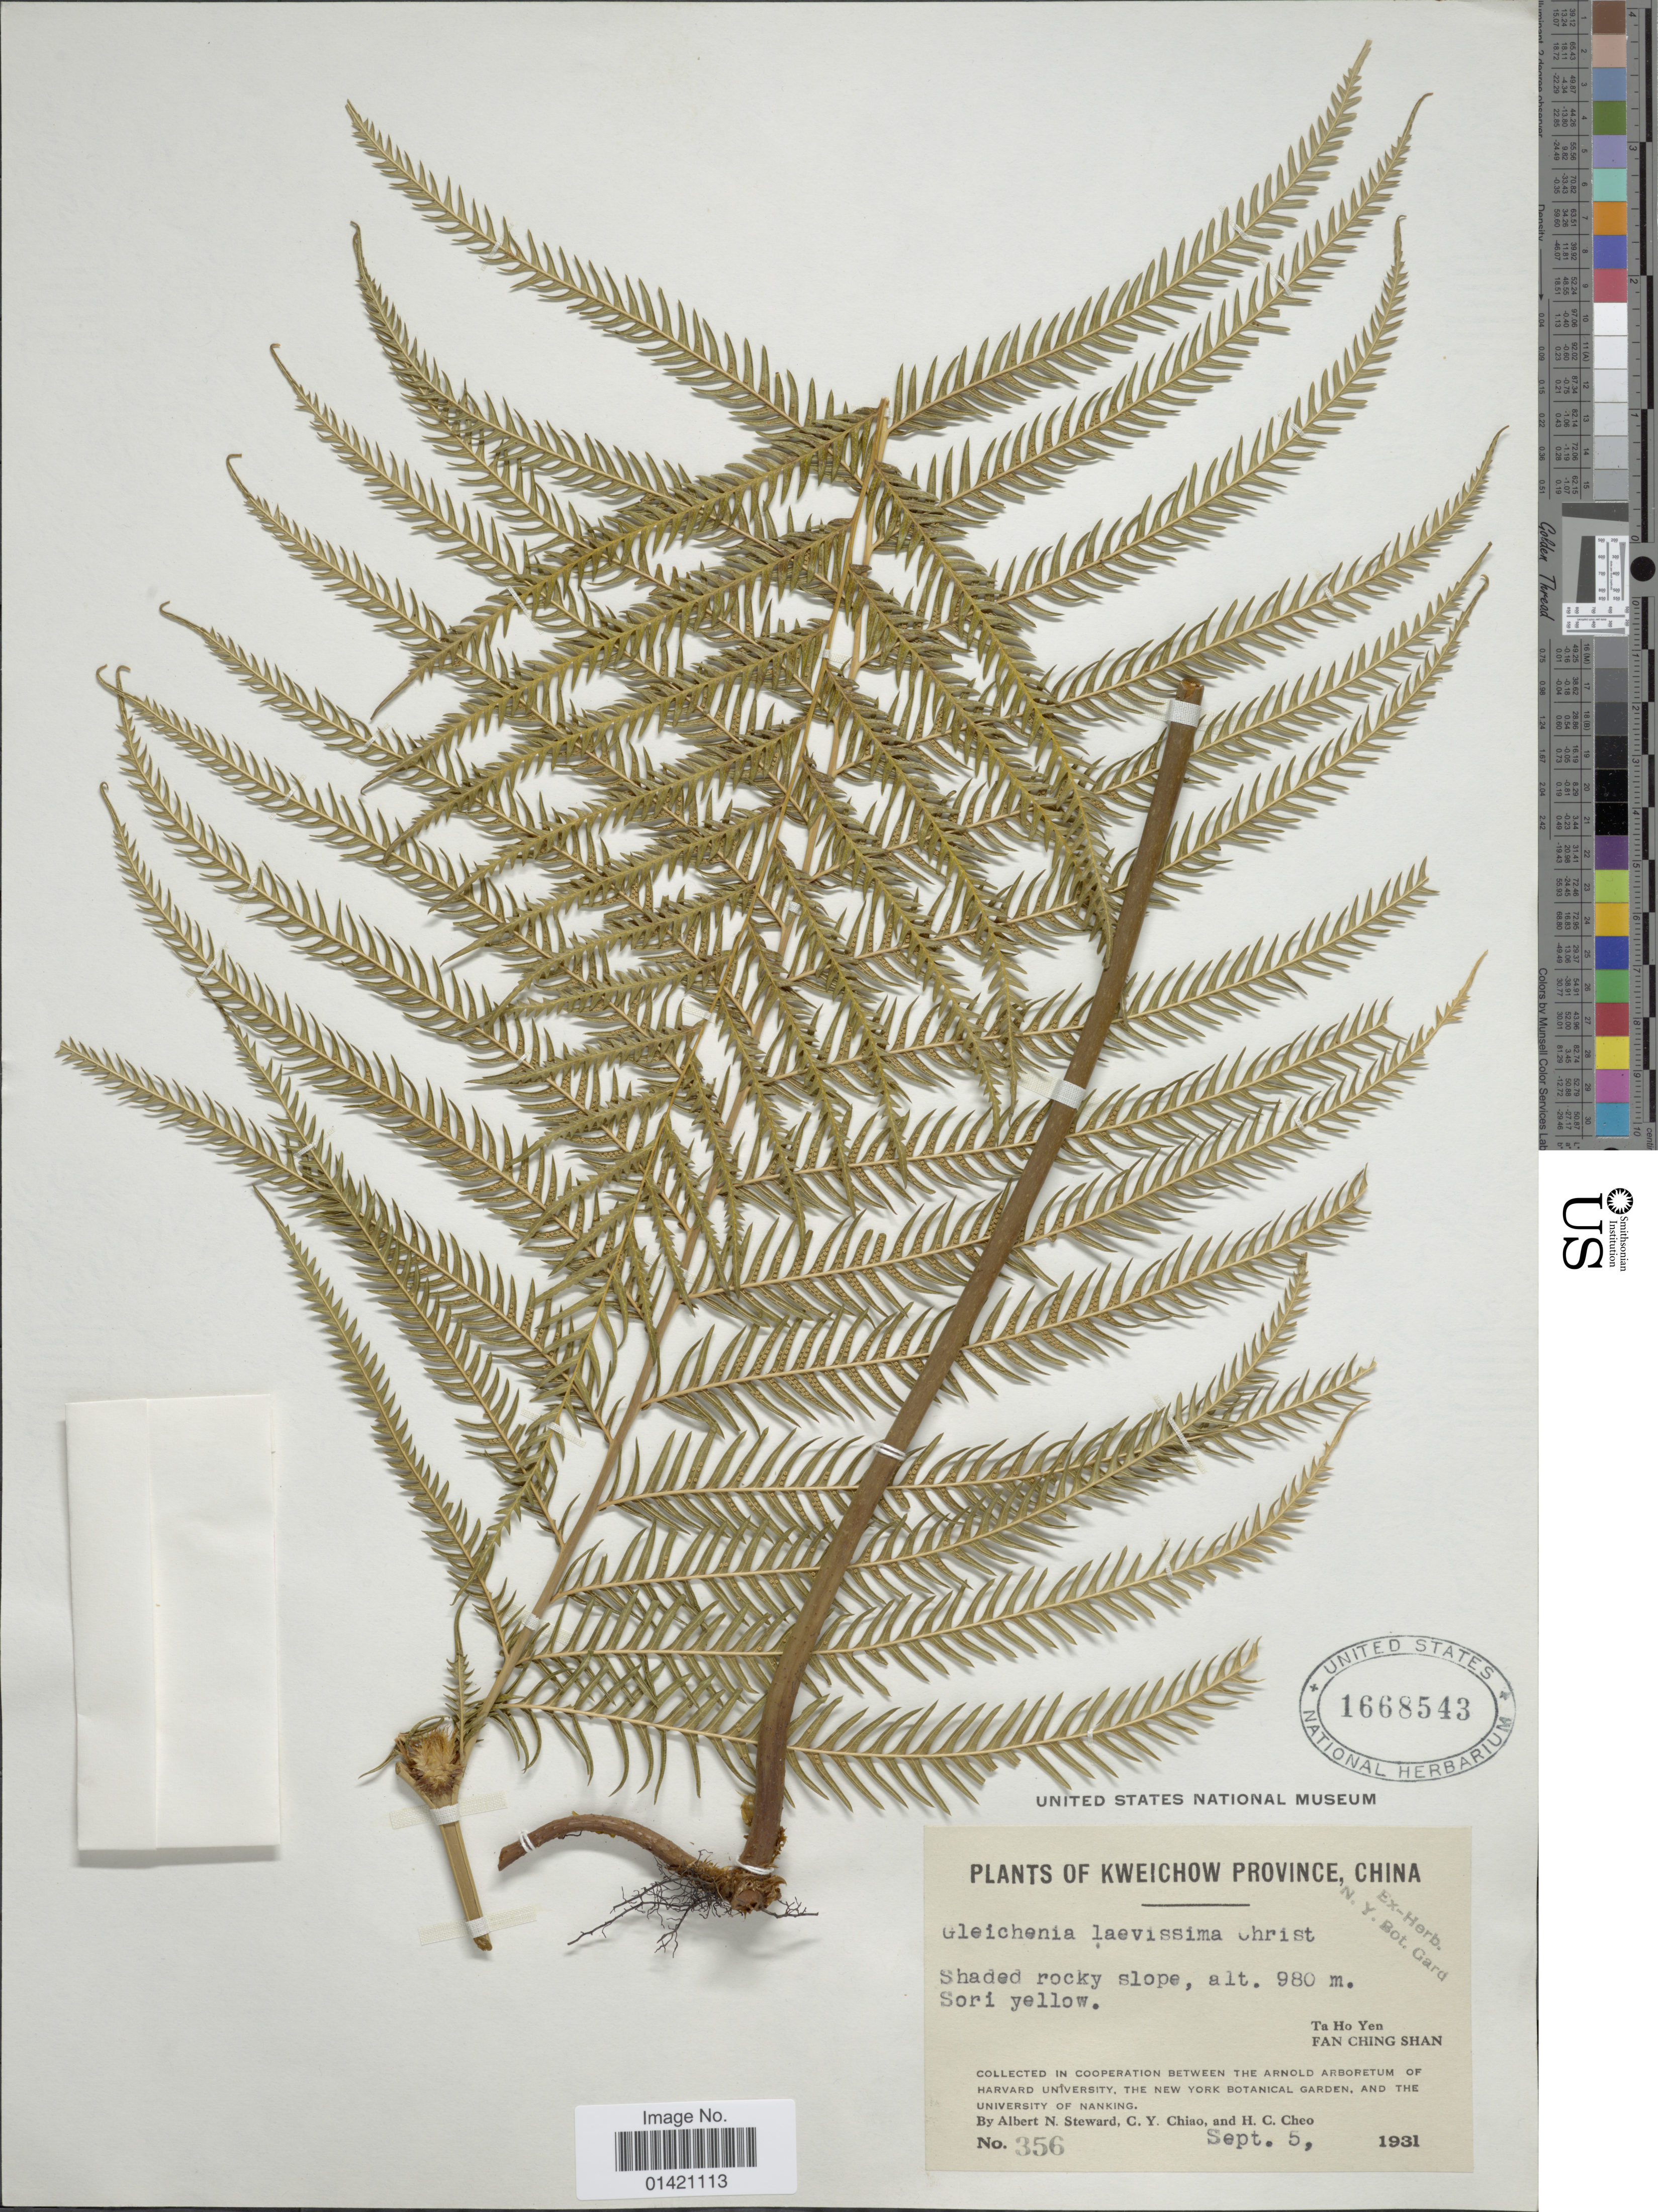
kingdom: Plantae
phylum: Tracheophyta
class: Polypodiopsida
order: Gleicheniales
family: Gleicheniaceae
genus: Diplopterygium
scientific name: Diplopterygium laevissimum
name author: (Christ) Nakai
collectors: A. N. Steward, C. Y. Chiao & H. Cheo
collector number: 356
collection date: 1931-09-05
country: China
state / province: Guizhou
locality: Kweichow Province. Ta Ho Yen. Fan Ching Shan.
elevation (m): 980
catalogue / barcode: US 1668543